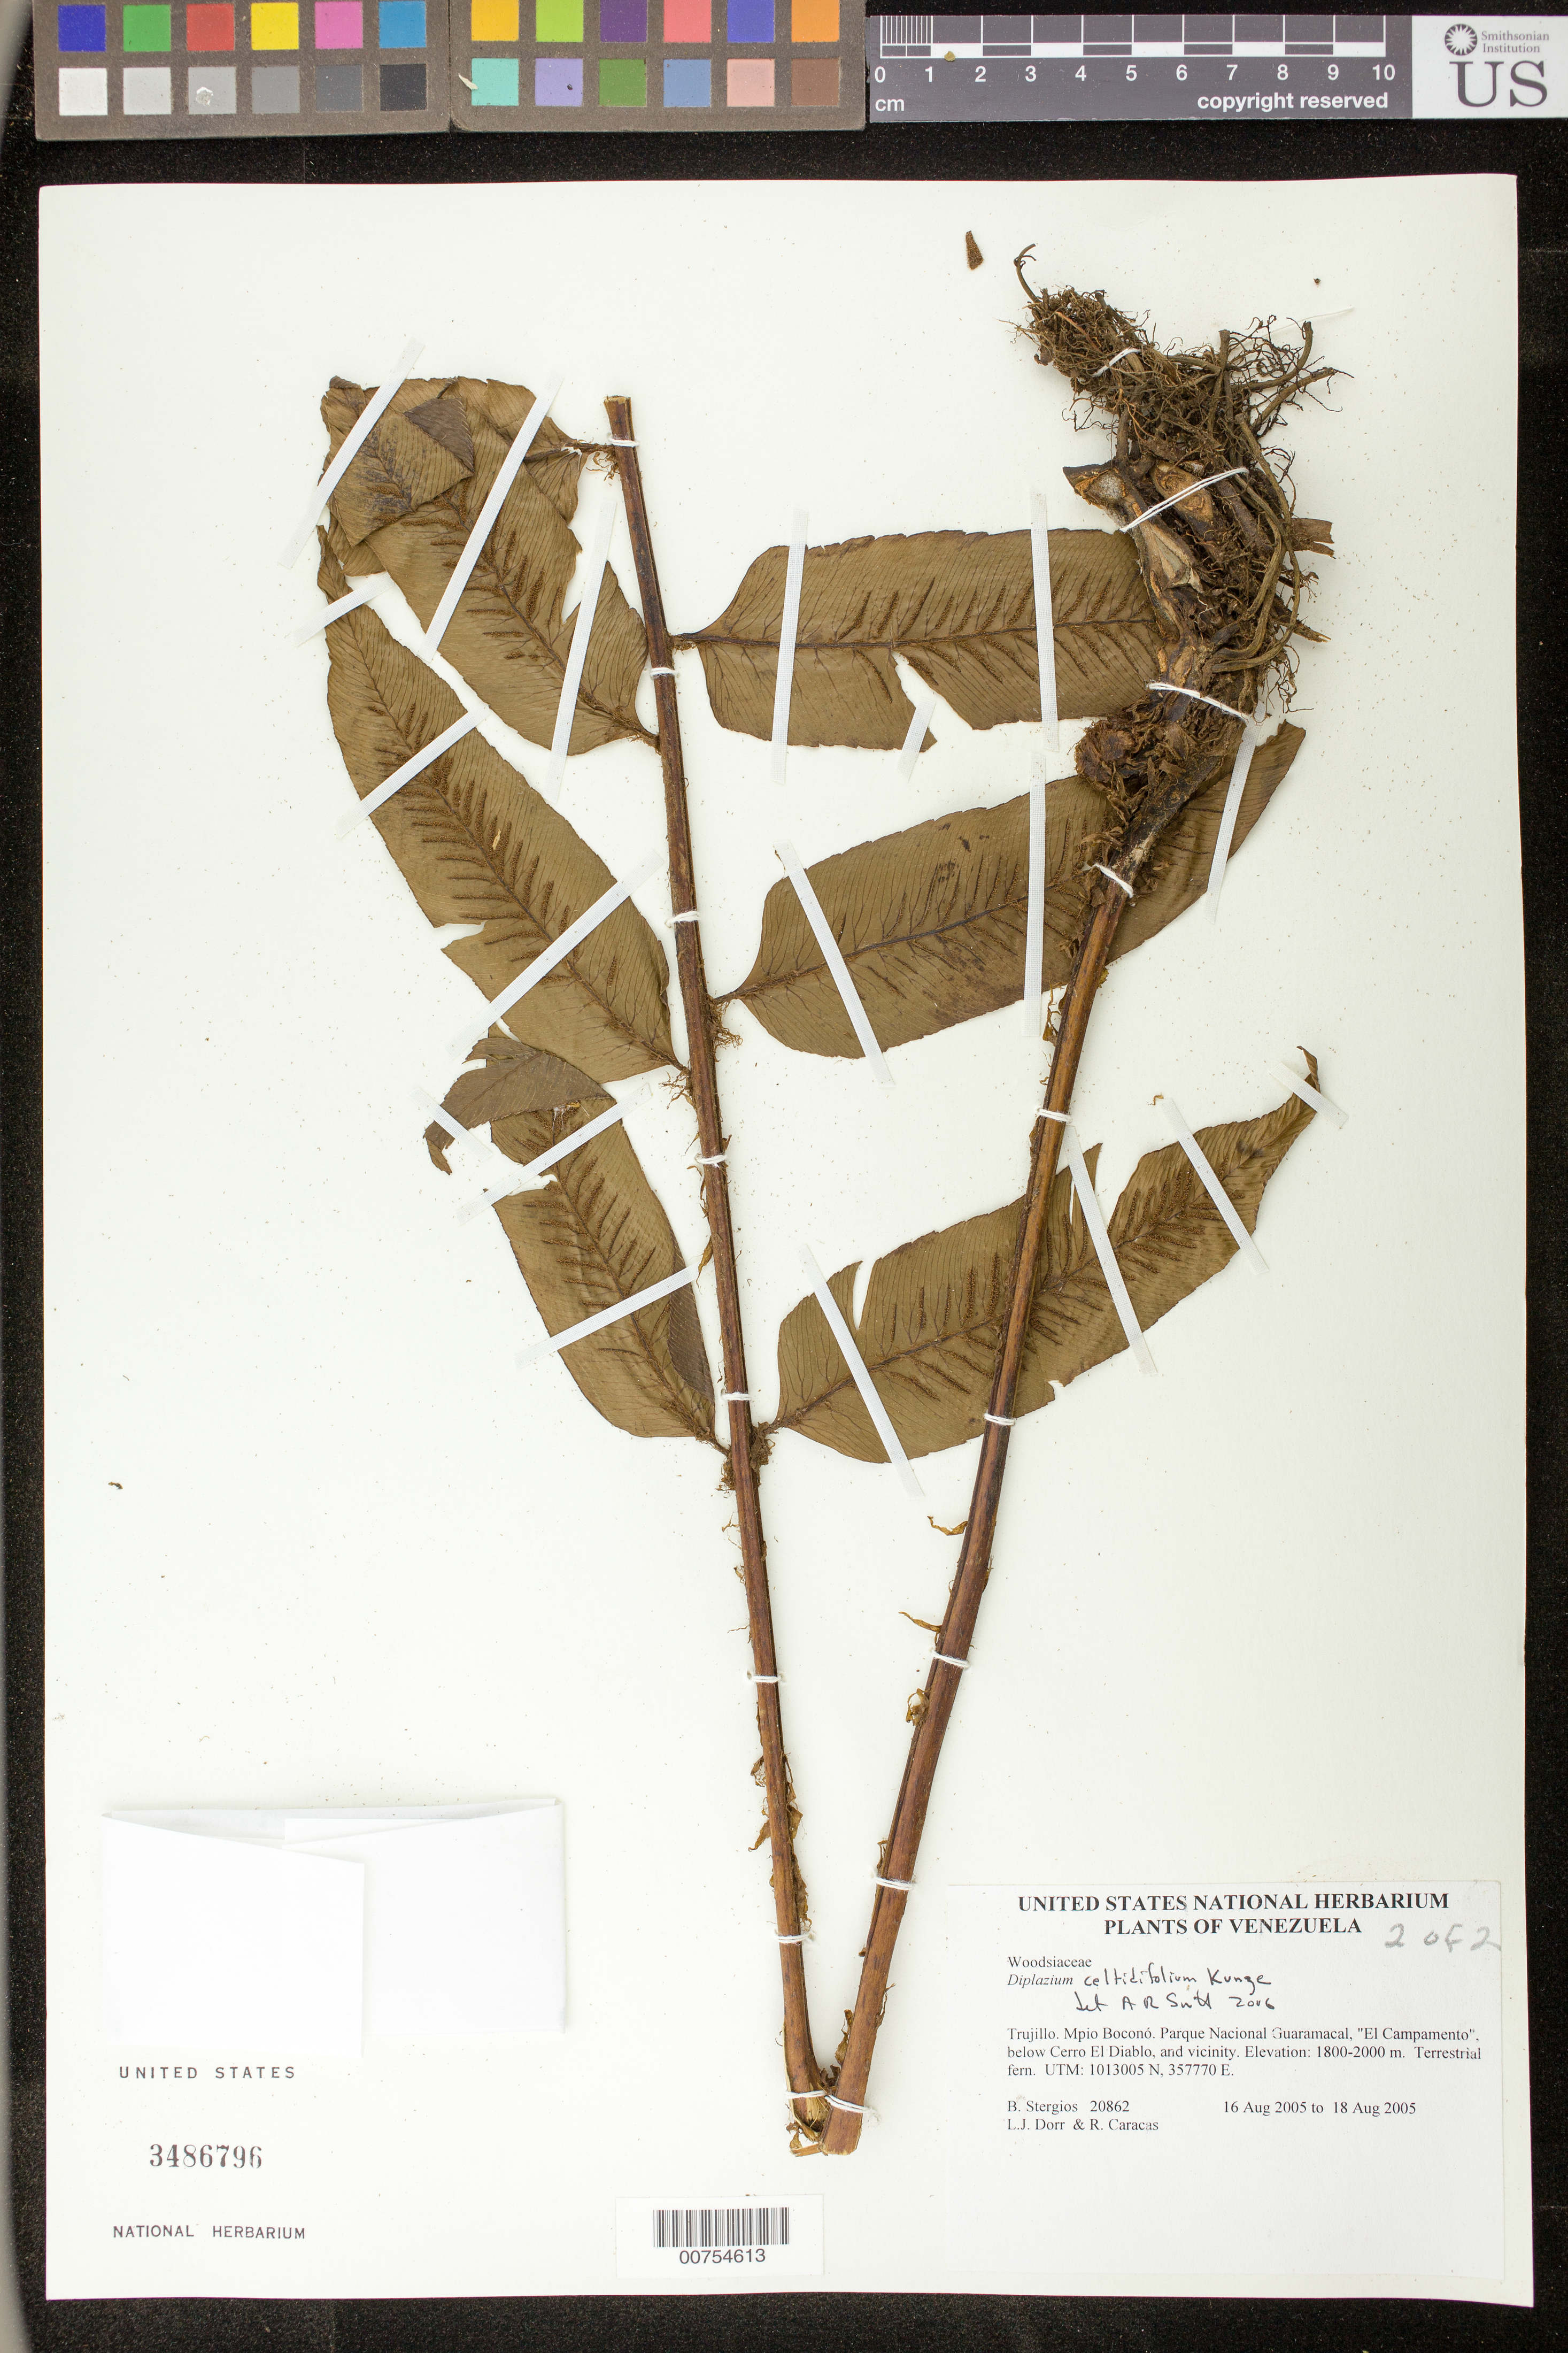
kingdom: Plantae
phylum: Tracheophyta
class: Polypodiopsida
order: Polypodiales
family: Athyriaceae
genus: Diplazium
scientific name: Diplazium celtidifolium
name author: Kunze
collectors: B. G. Stergios, L. J. Dorr & R. Caracas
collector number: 20862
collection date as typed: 16 Aug 2005 to 18 Aug 2005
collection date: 2005-08-16/2005-08-18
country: Venezuela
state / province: Trujillo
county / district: Boconó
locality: Parque Nacional Guaramacal, "El Campamento", below Cerro El Diablo, and vicinity.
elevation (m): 1800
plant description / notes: PORT, US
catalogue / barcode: US 3486796